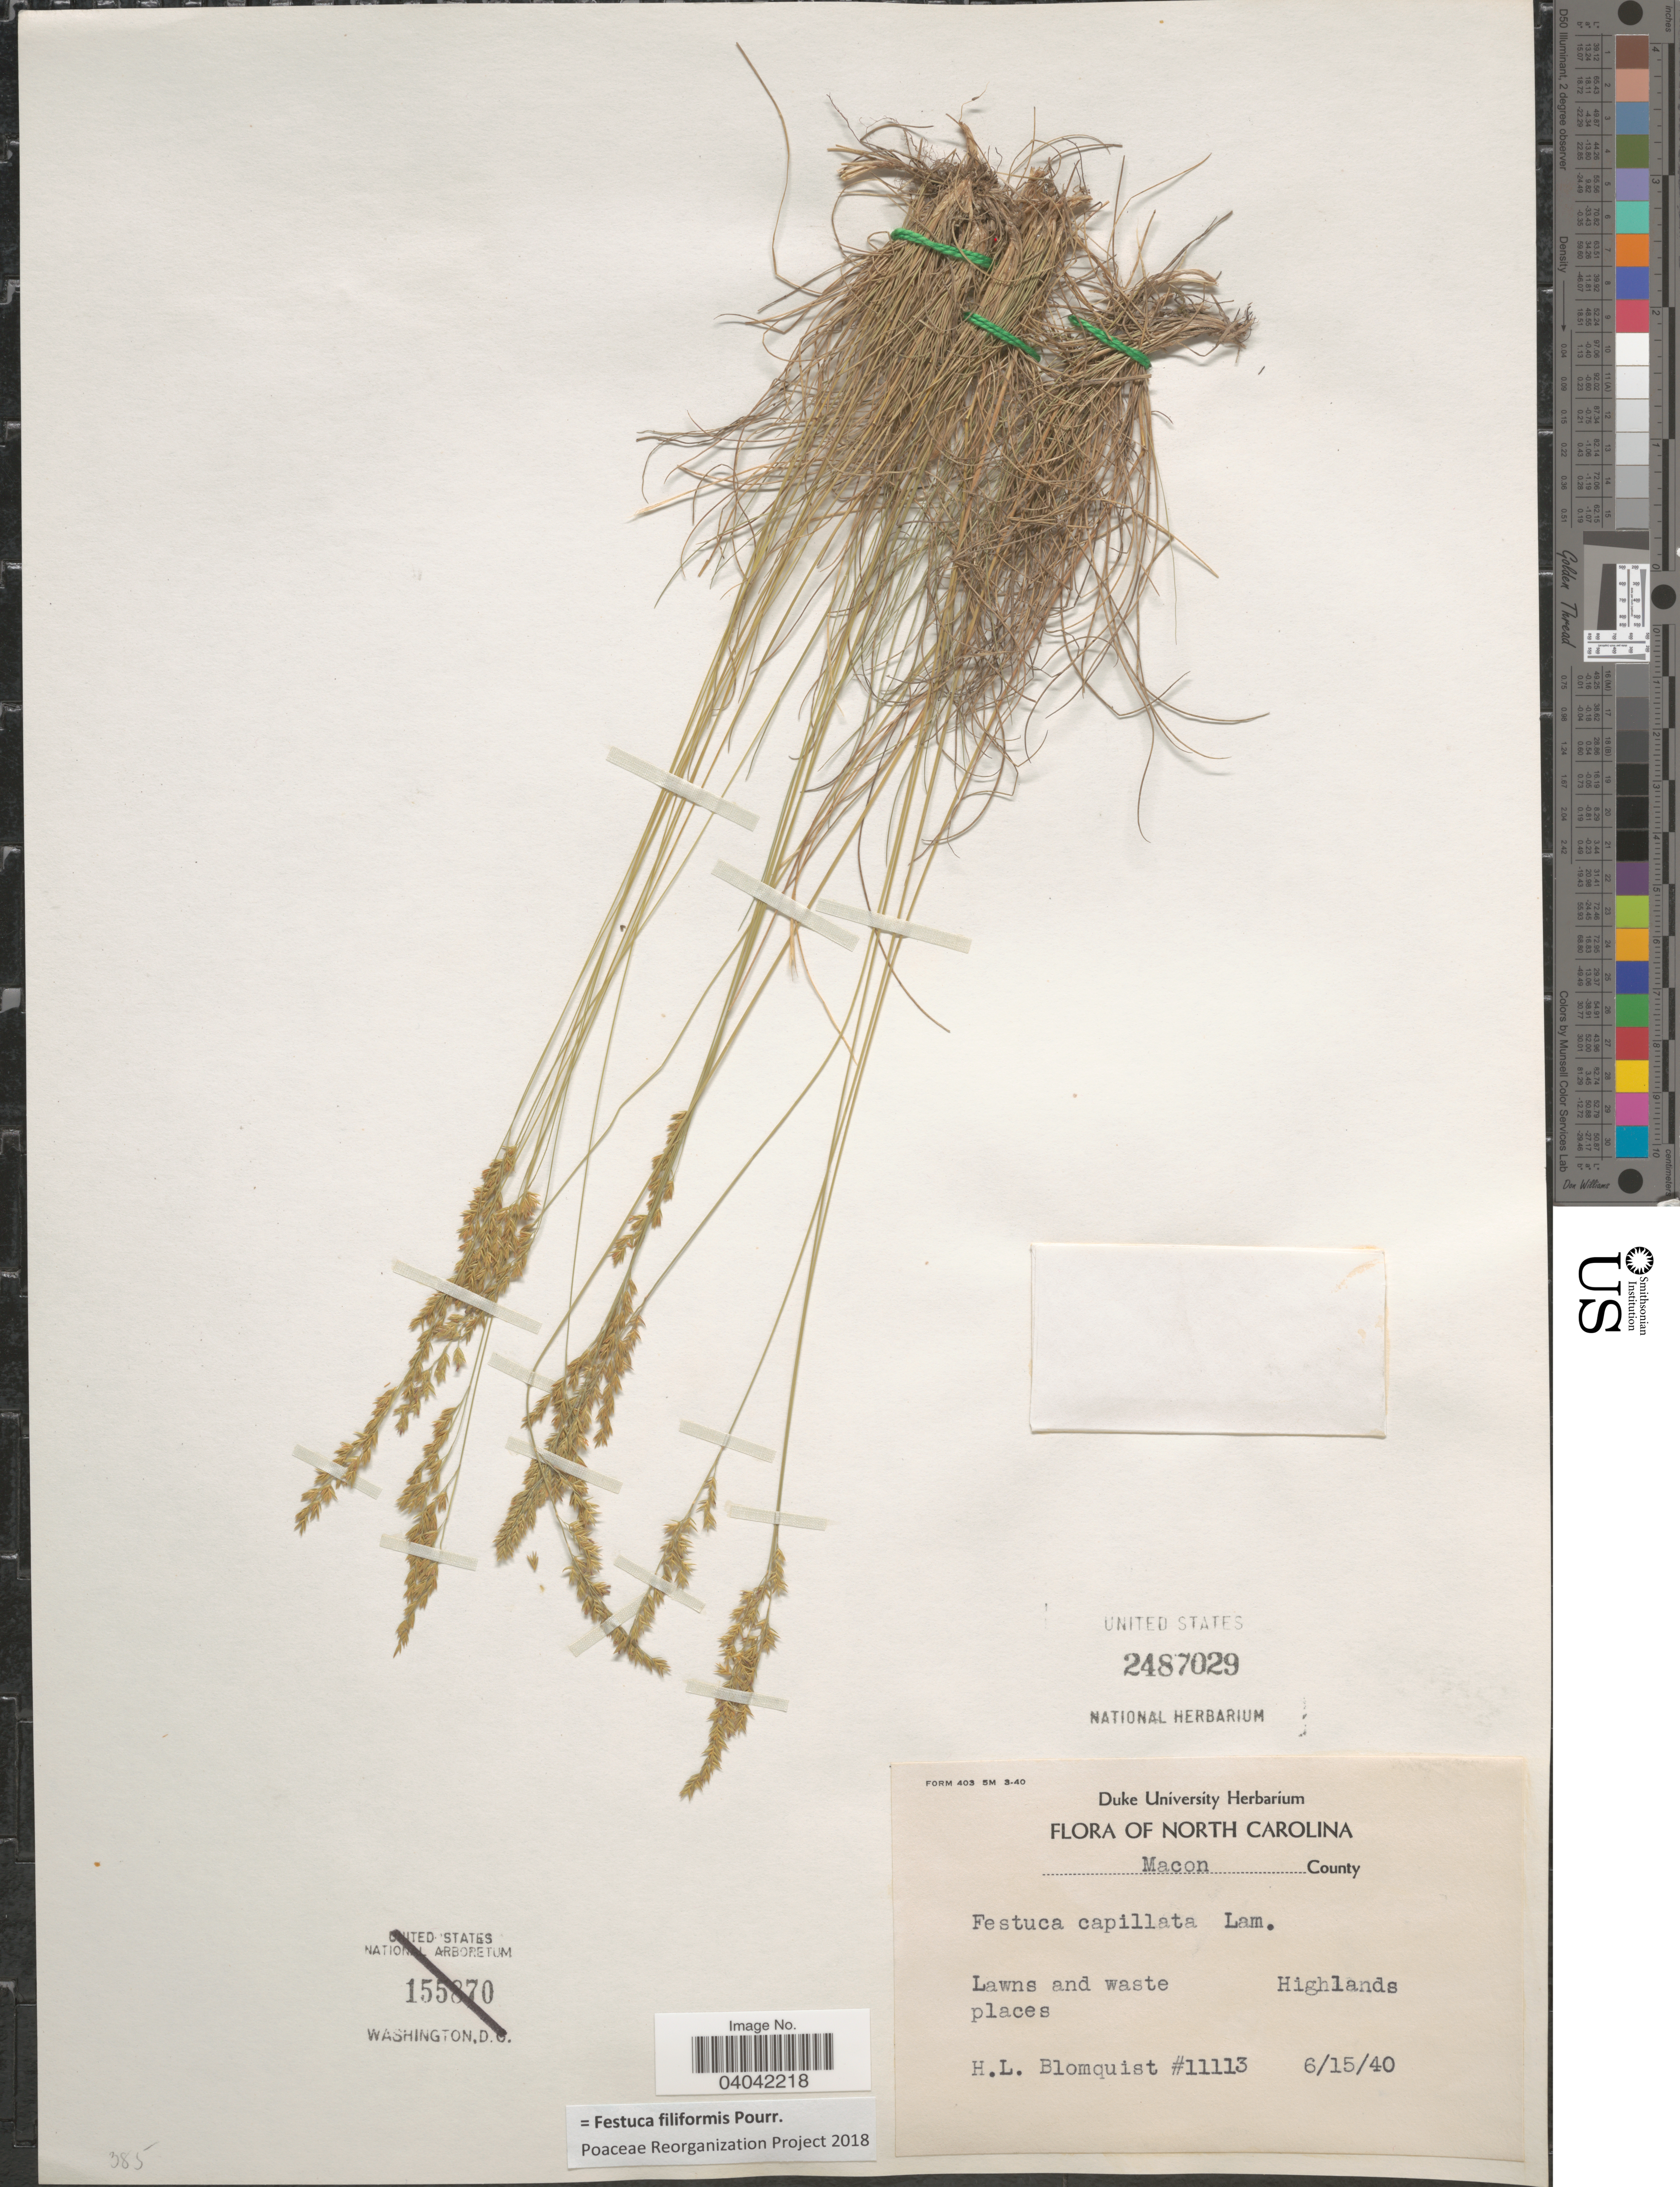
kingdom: Plantae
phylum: Tracheophyta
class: Liliopsida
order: Poales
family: Poaceae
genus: Festuca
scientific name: Festuca filiformis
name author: Pourr.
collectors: H. Blomquist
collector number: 11113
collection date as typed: Transcribed d/m/y: 15/6/40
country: United States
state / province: North Carolina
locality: Macon County. Lawns and waste Highlands places.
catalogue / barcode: US 2487029